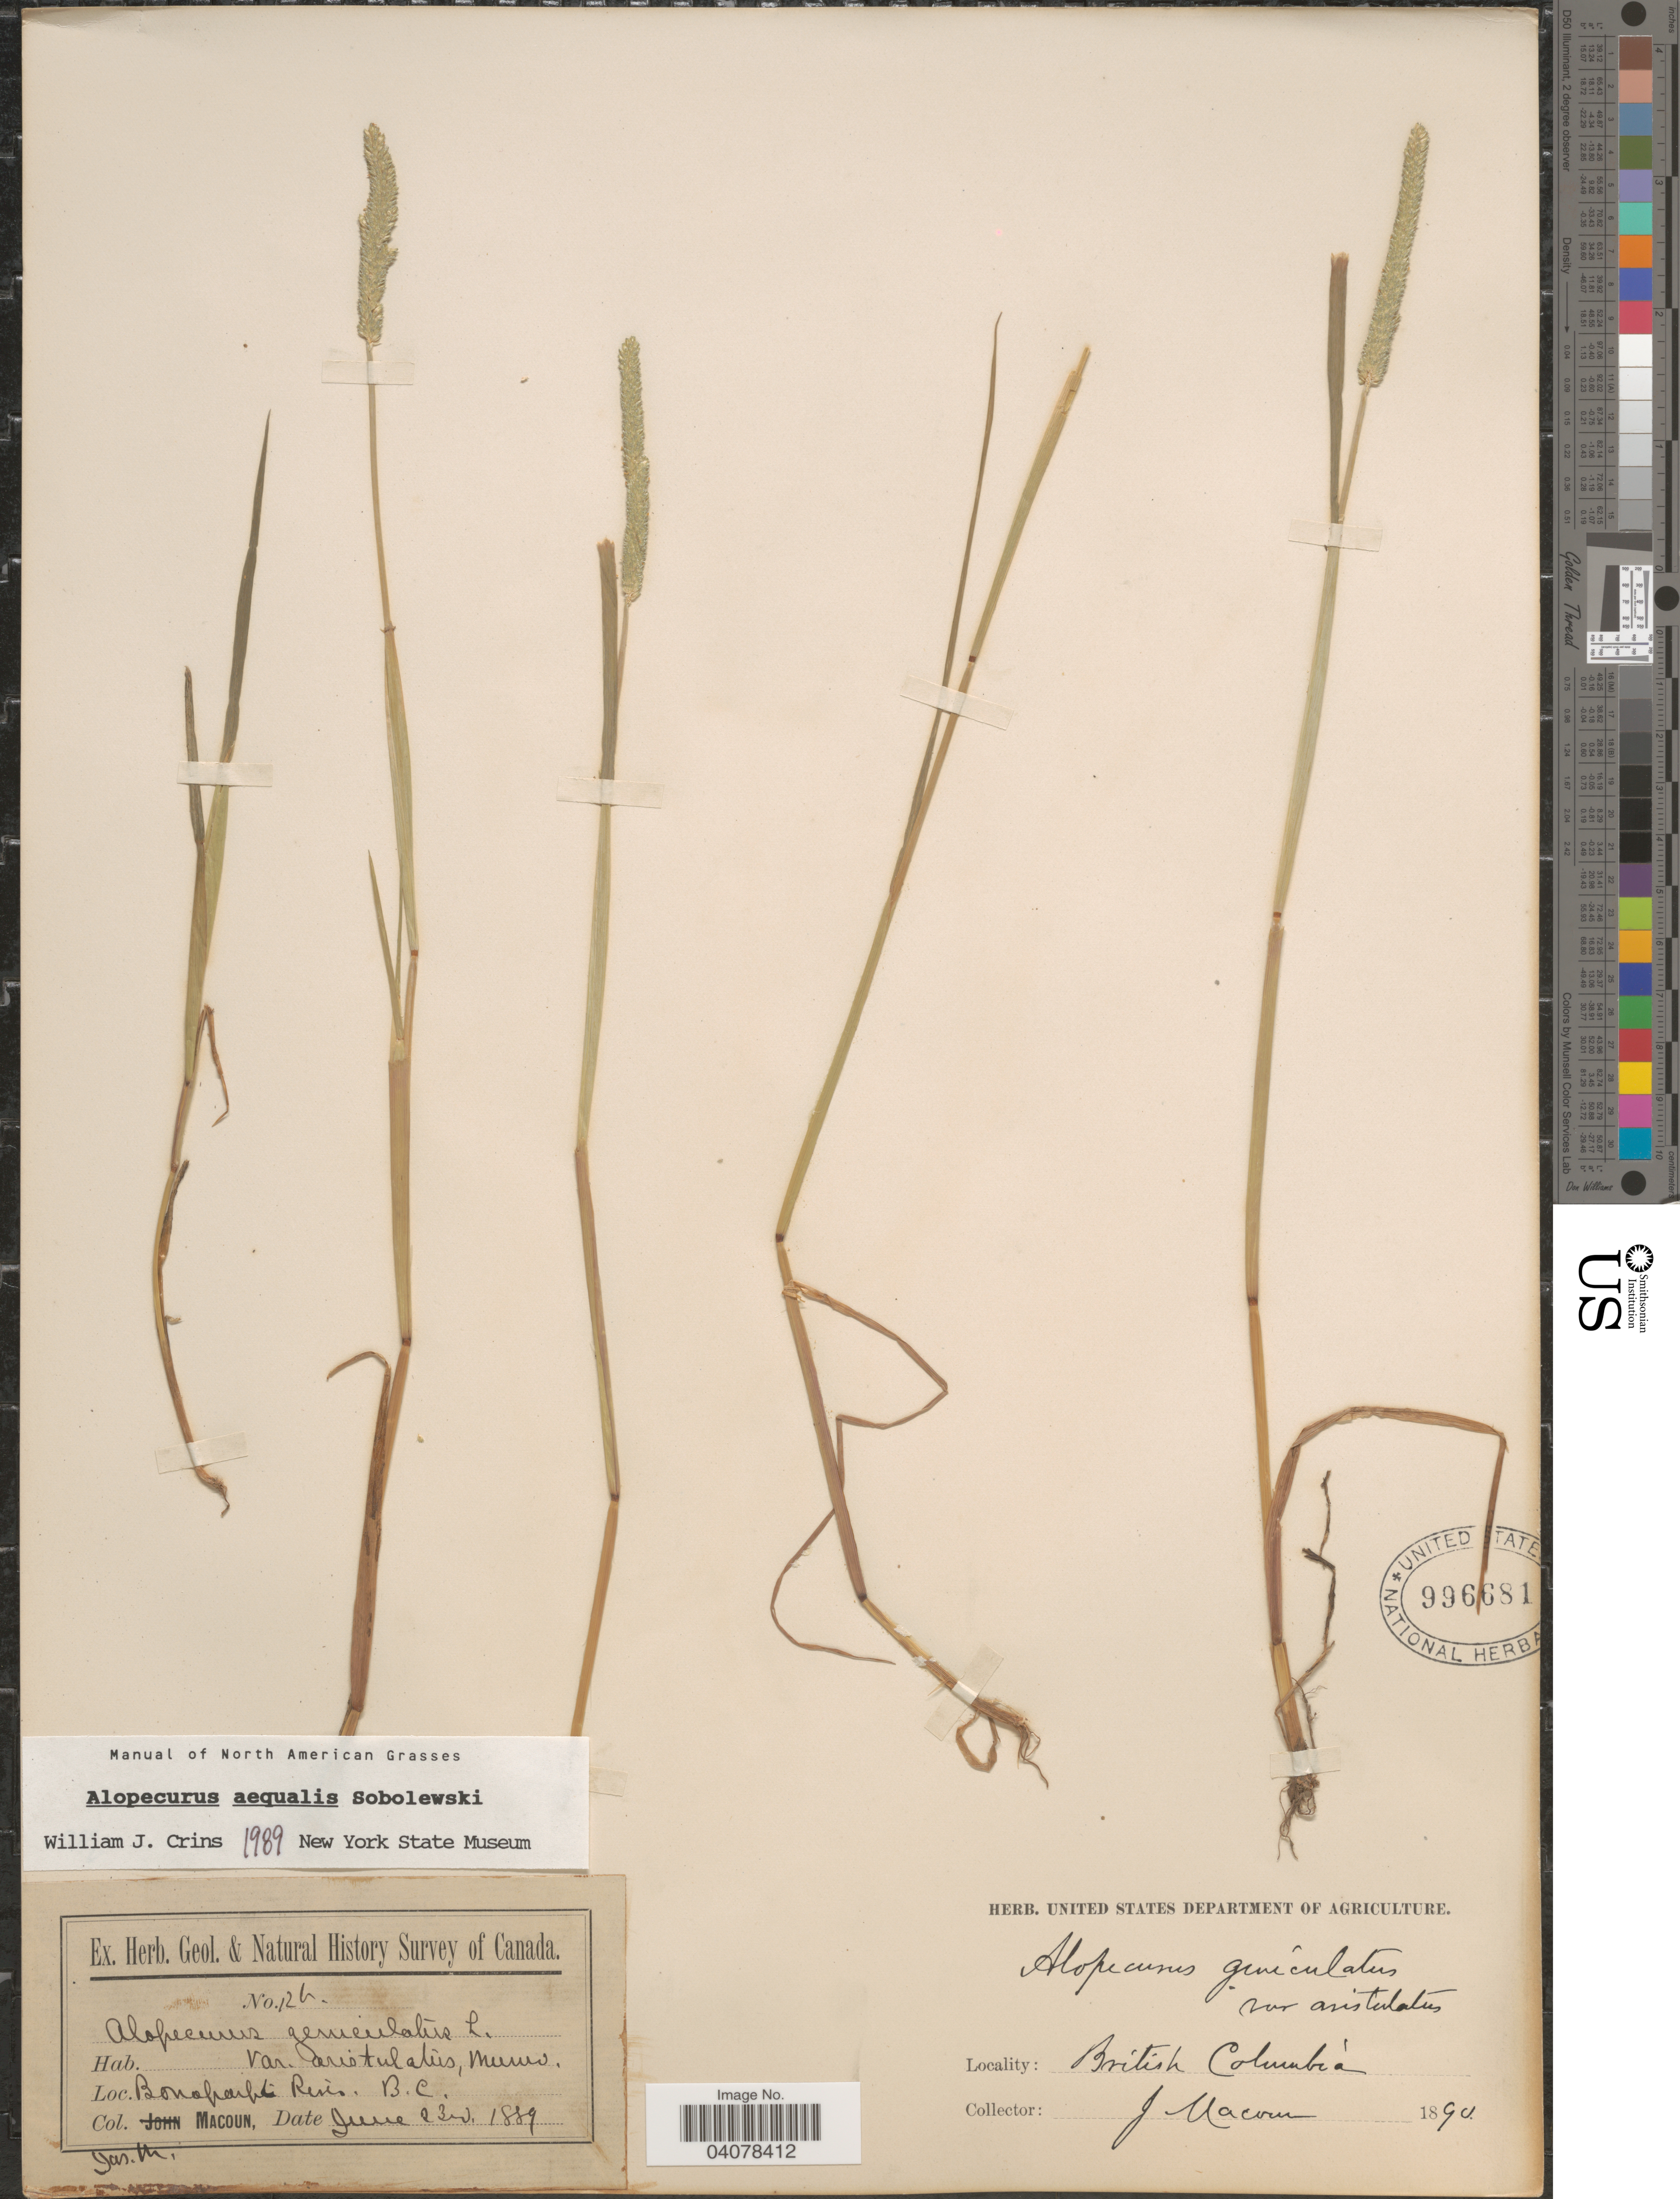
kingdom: Plantae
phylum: Tracheophyta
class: Liliopsida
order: Poales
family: Poaceae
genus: Alopecurus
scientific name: Alopecurus aequalis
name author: Sobol.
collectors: J. M. Macoun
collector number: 12b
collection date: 1889-06-23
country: Canada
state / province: British Columbia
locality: Herb. Geol. & Natural History Survey of Canada. Bonaparte River.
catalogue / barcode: US 996681